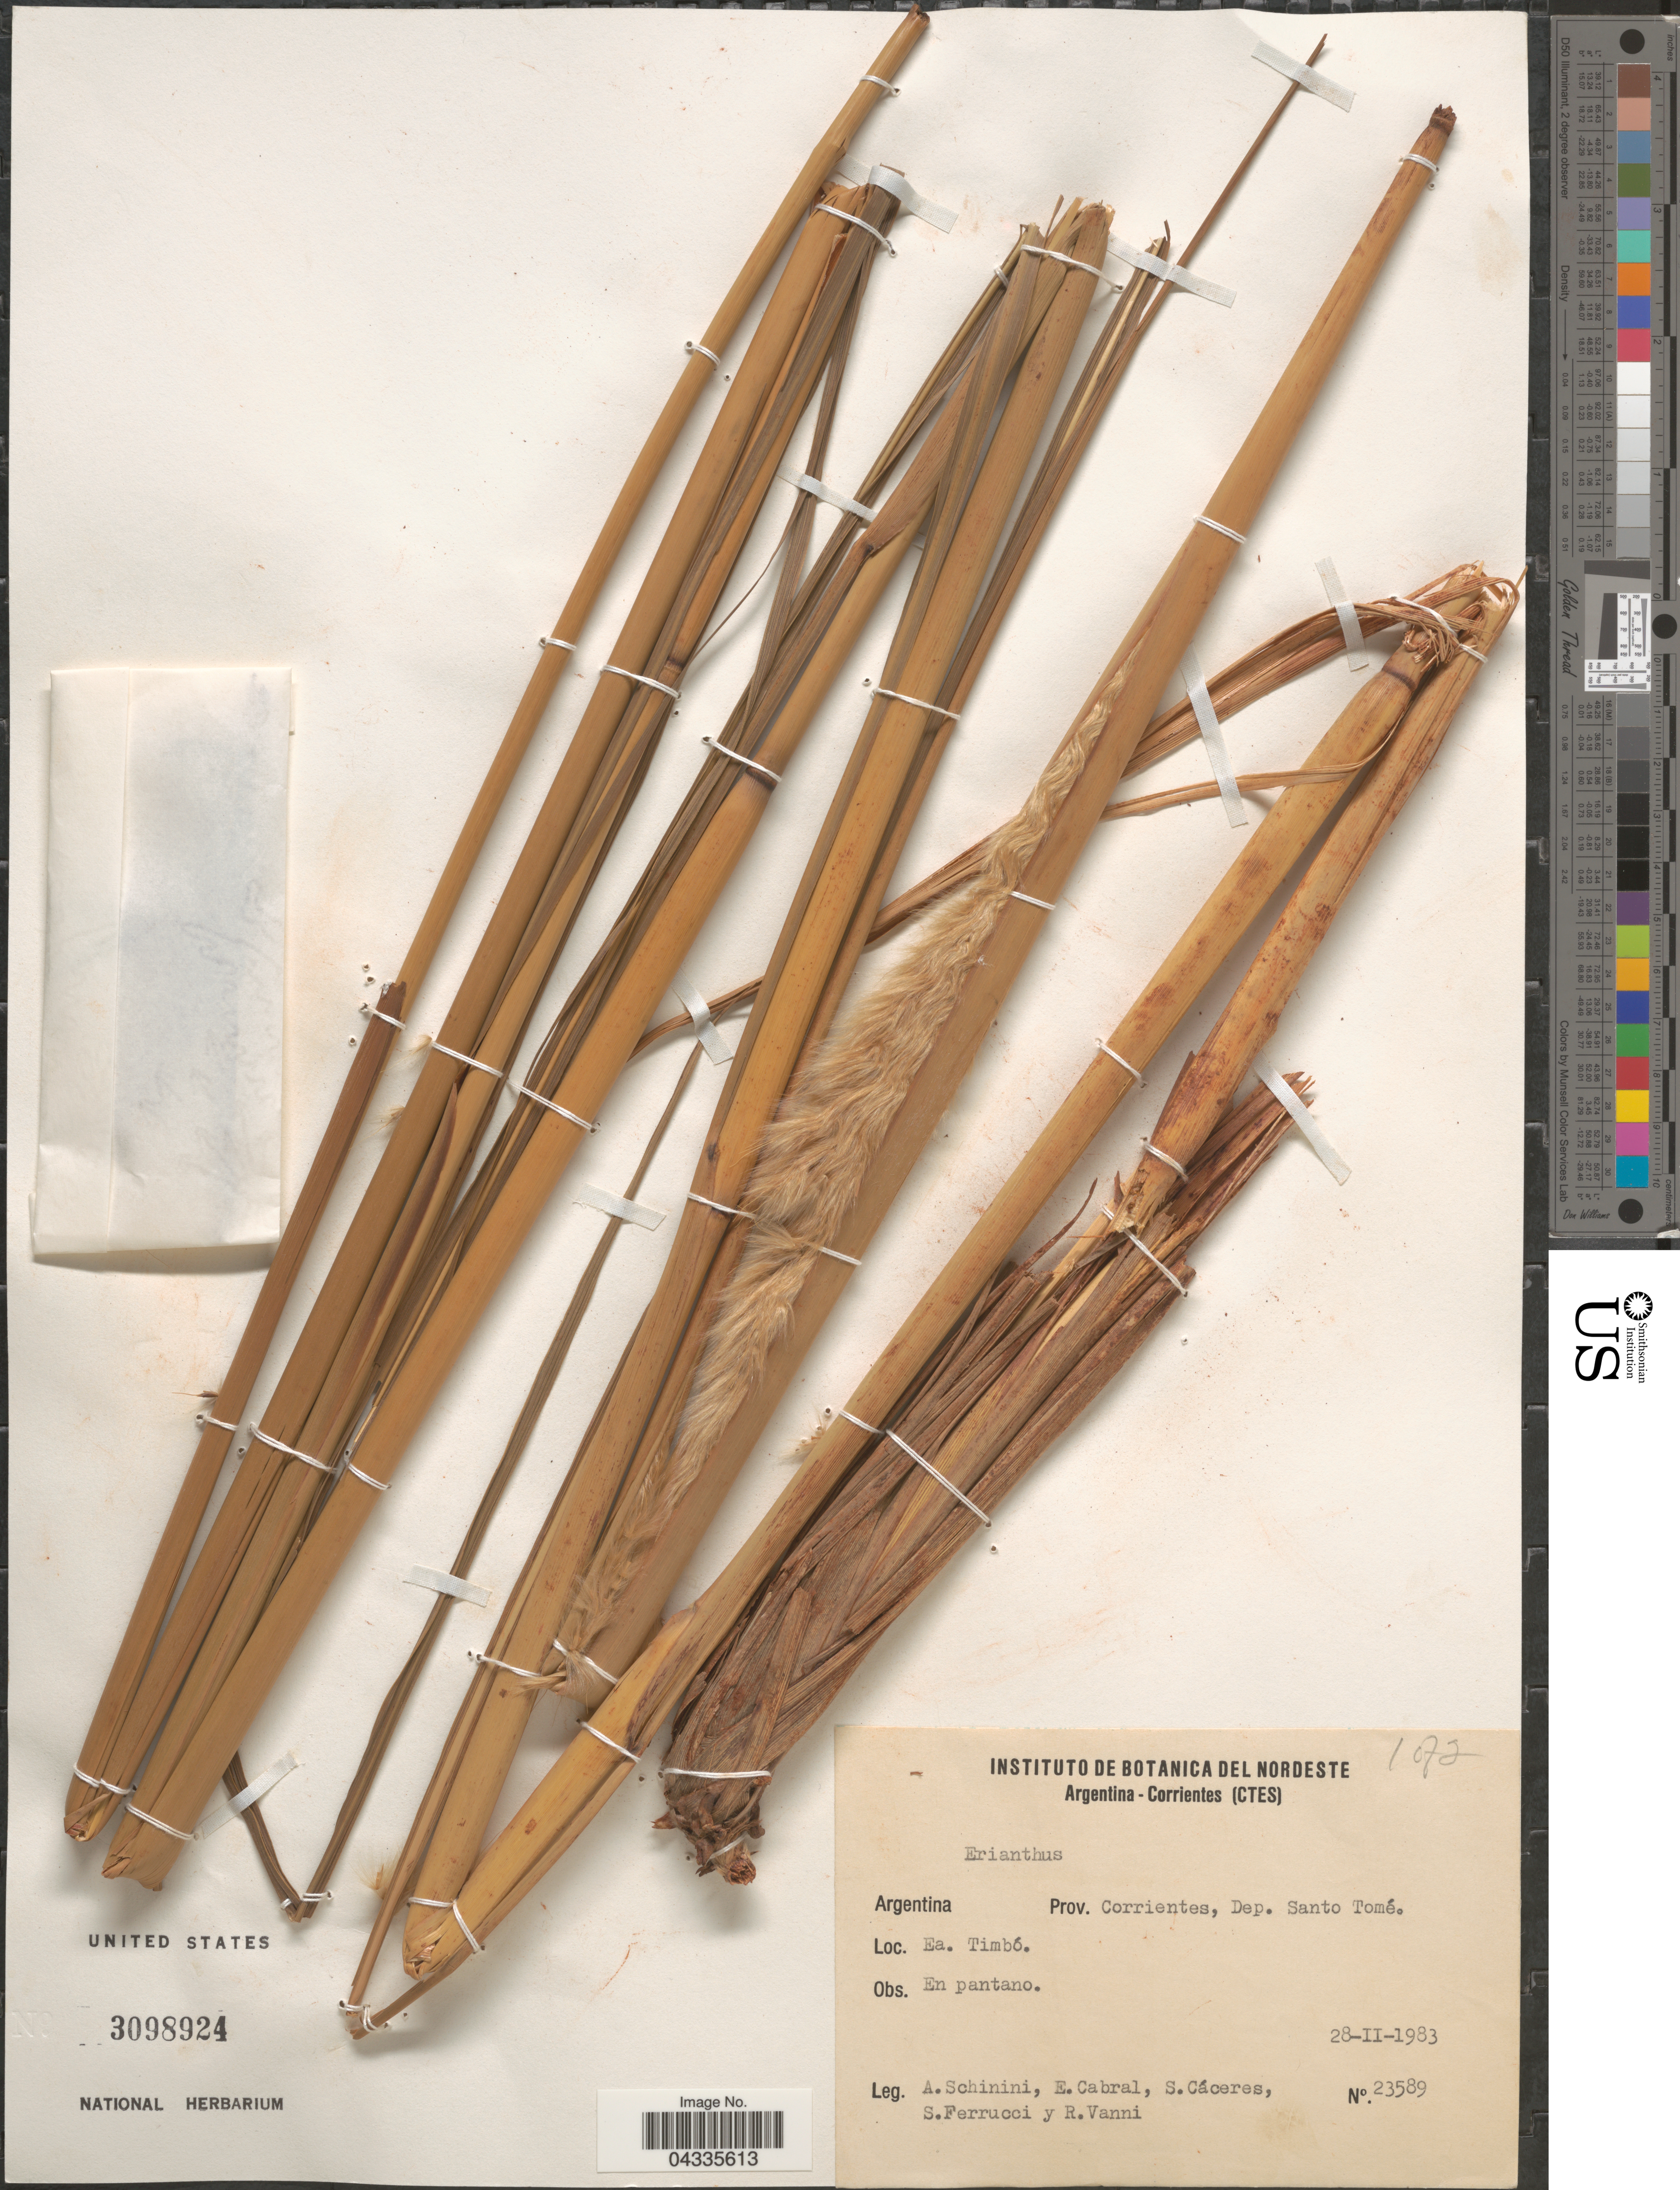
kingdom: Plantae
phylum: Tracheophyta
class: Liliopsida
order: Poales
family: Poaceae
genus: Erianthus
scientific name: Erianthus sp.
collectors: A. Schinini, E. Cabral, S. Caceres, S. Ferrucci & R. Vanni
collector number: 23589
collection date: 1983-02-28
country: Argentina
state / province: Corrientes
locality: Dep. Santo Tomé. Ea. Timbó.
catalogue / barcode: US 3098924